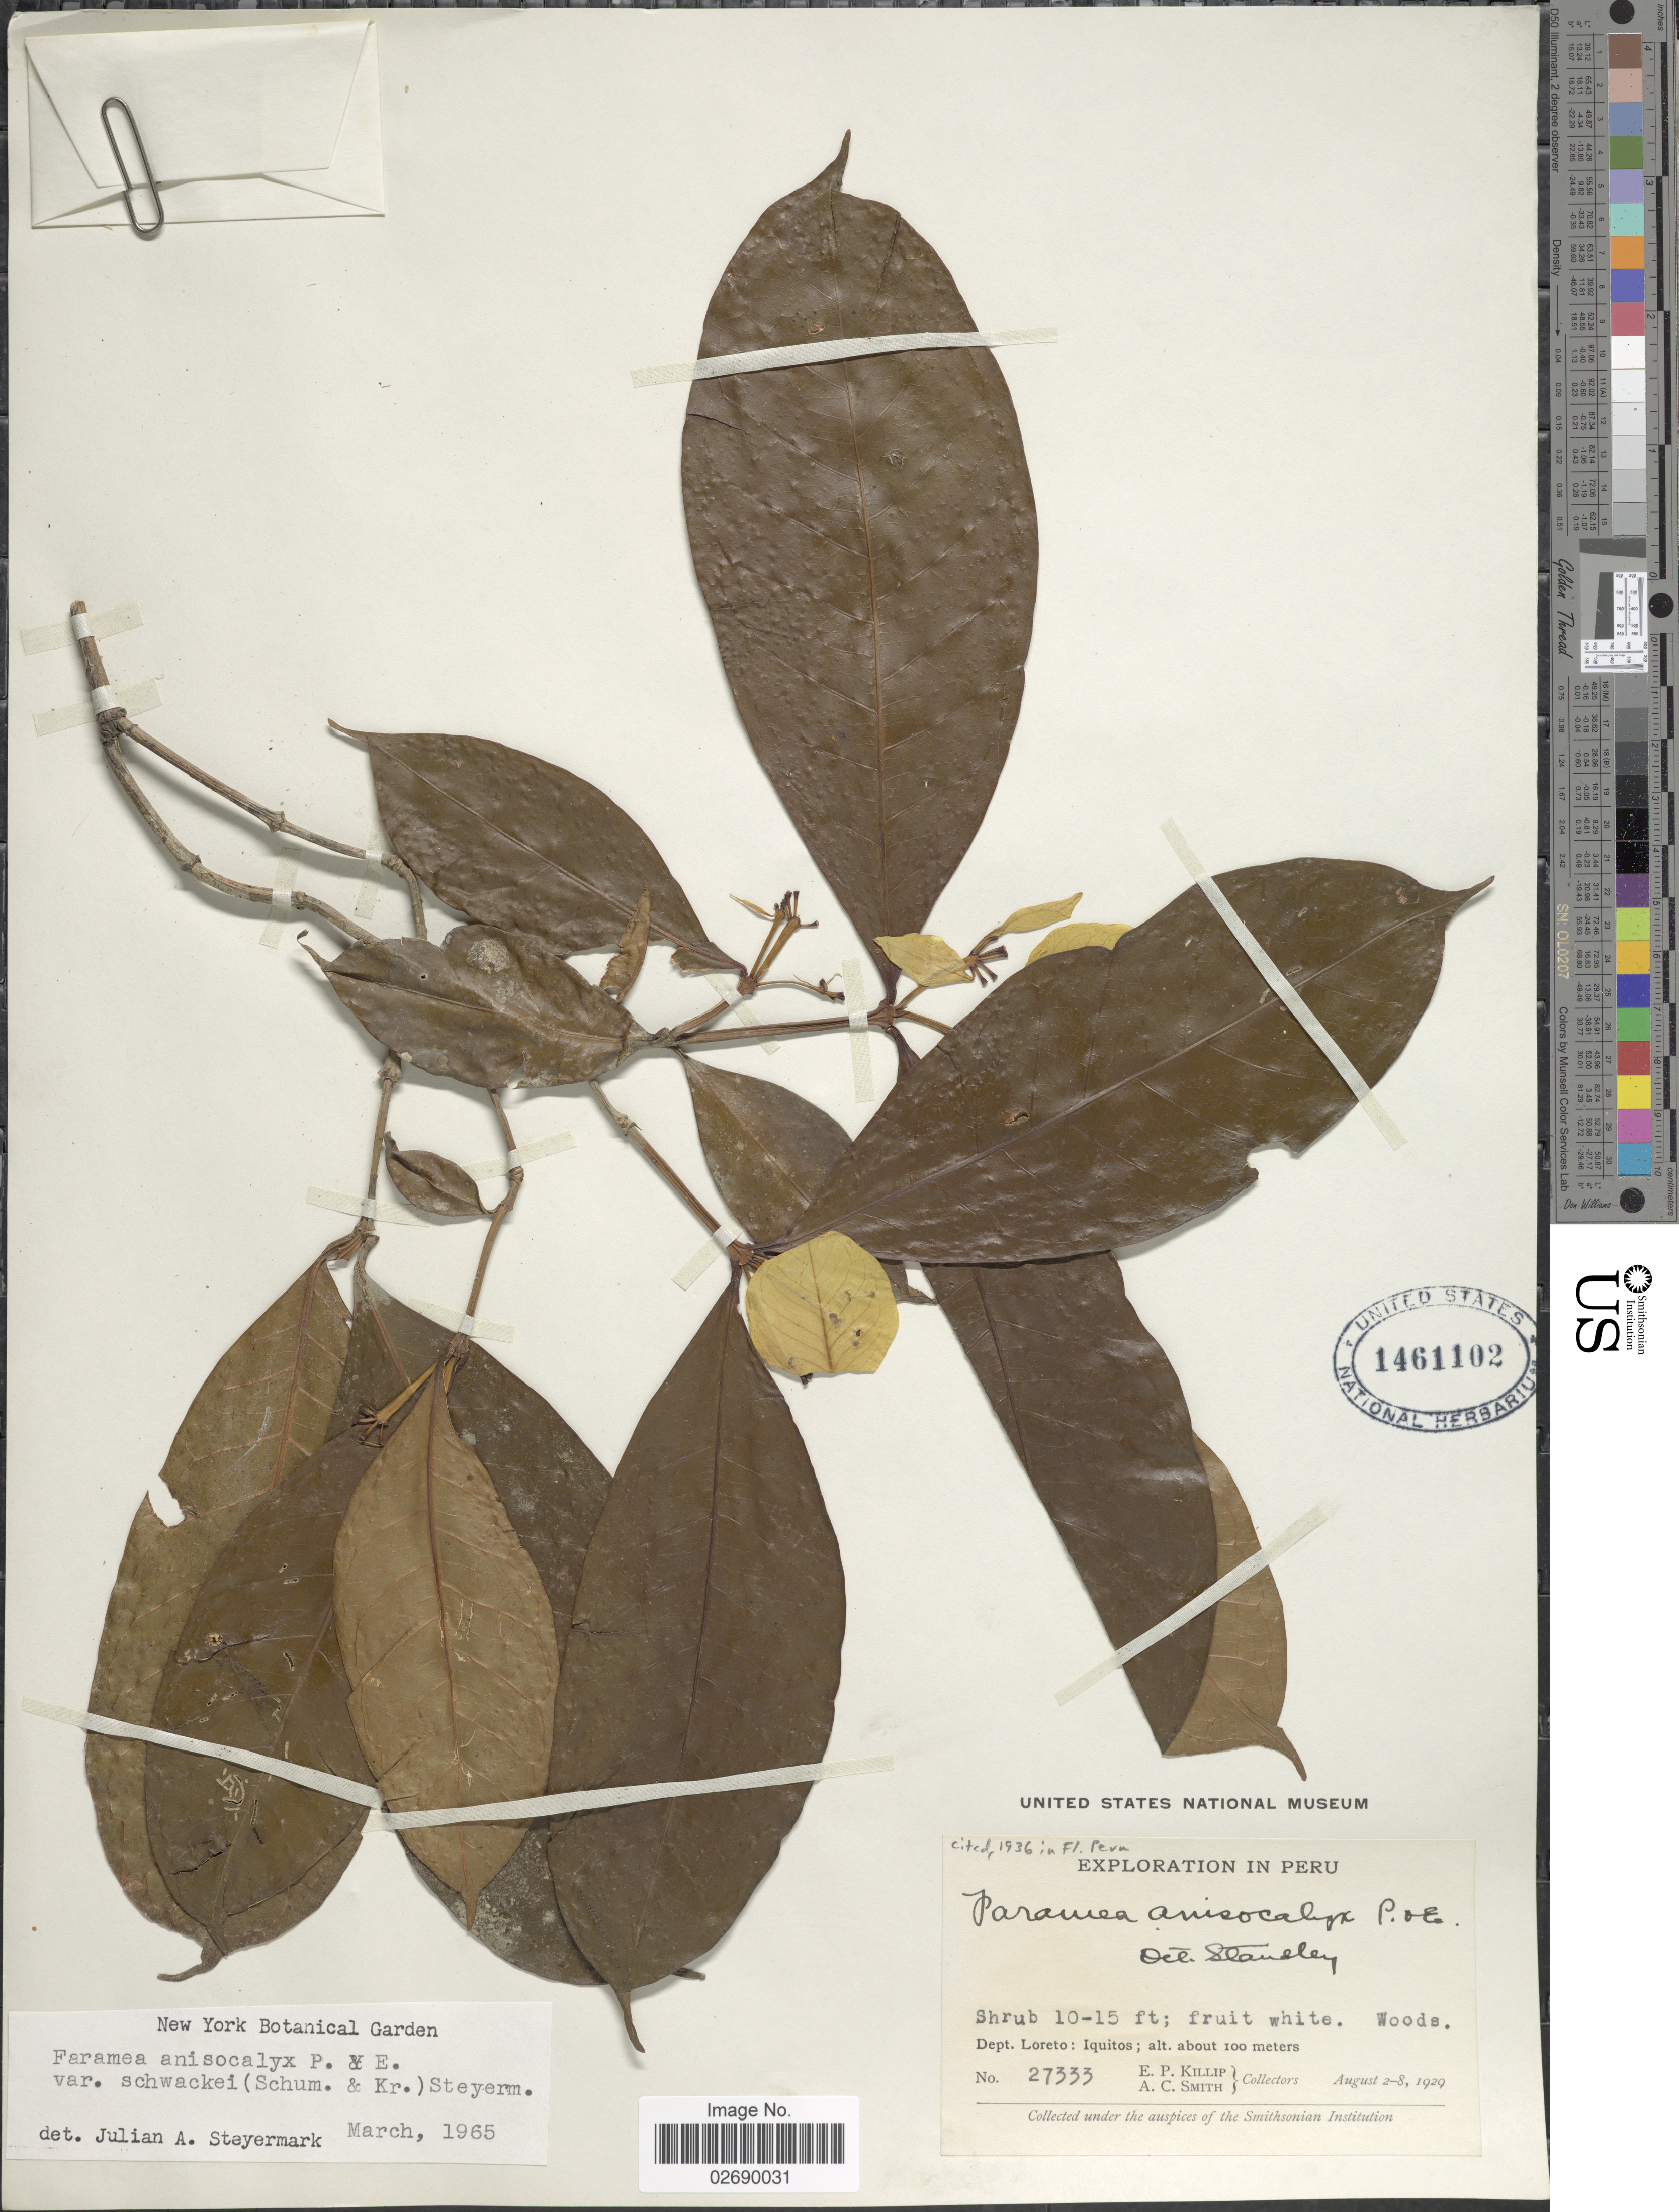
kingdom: Plantae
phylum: Tracheophyta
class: Magnoliopsida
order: Gentianales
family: Rubiaceae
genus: Faramea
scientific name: Faramea anisocalyx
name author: Poepp. & Endl.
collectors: E. P. Killip & A. C. Smith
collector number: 27333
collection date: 1929-08-02/1929-08-08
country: Peru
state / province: Loreto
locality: Iquitos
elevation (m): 100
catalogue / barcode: US 1461102